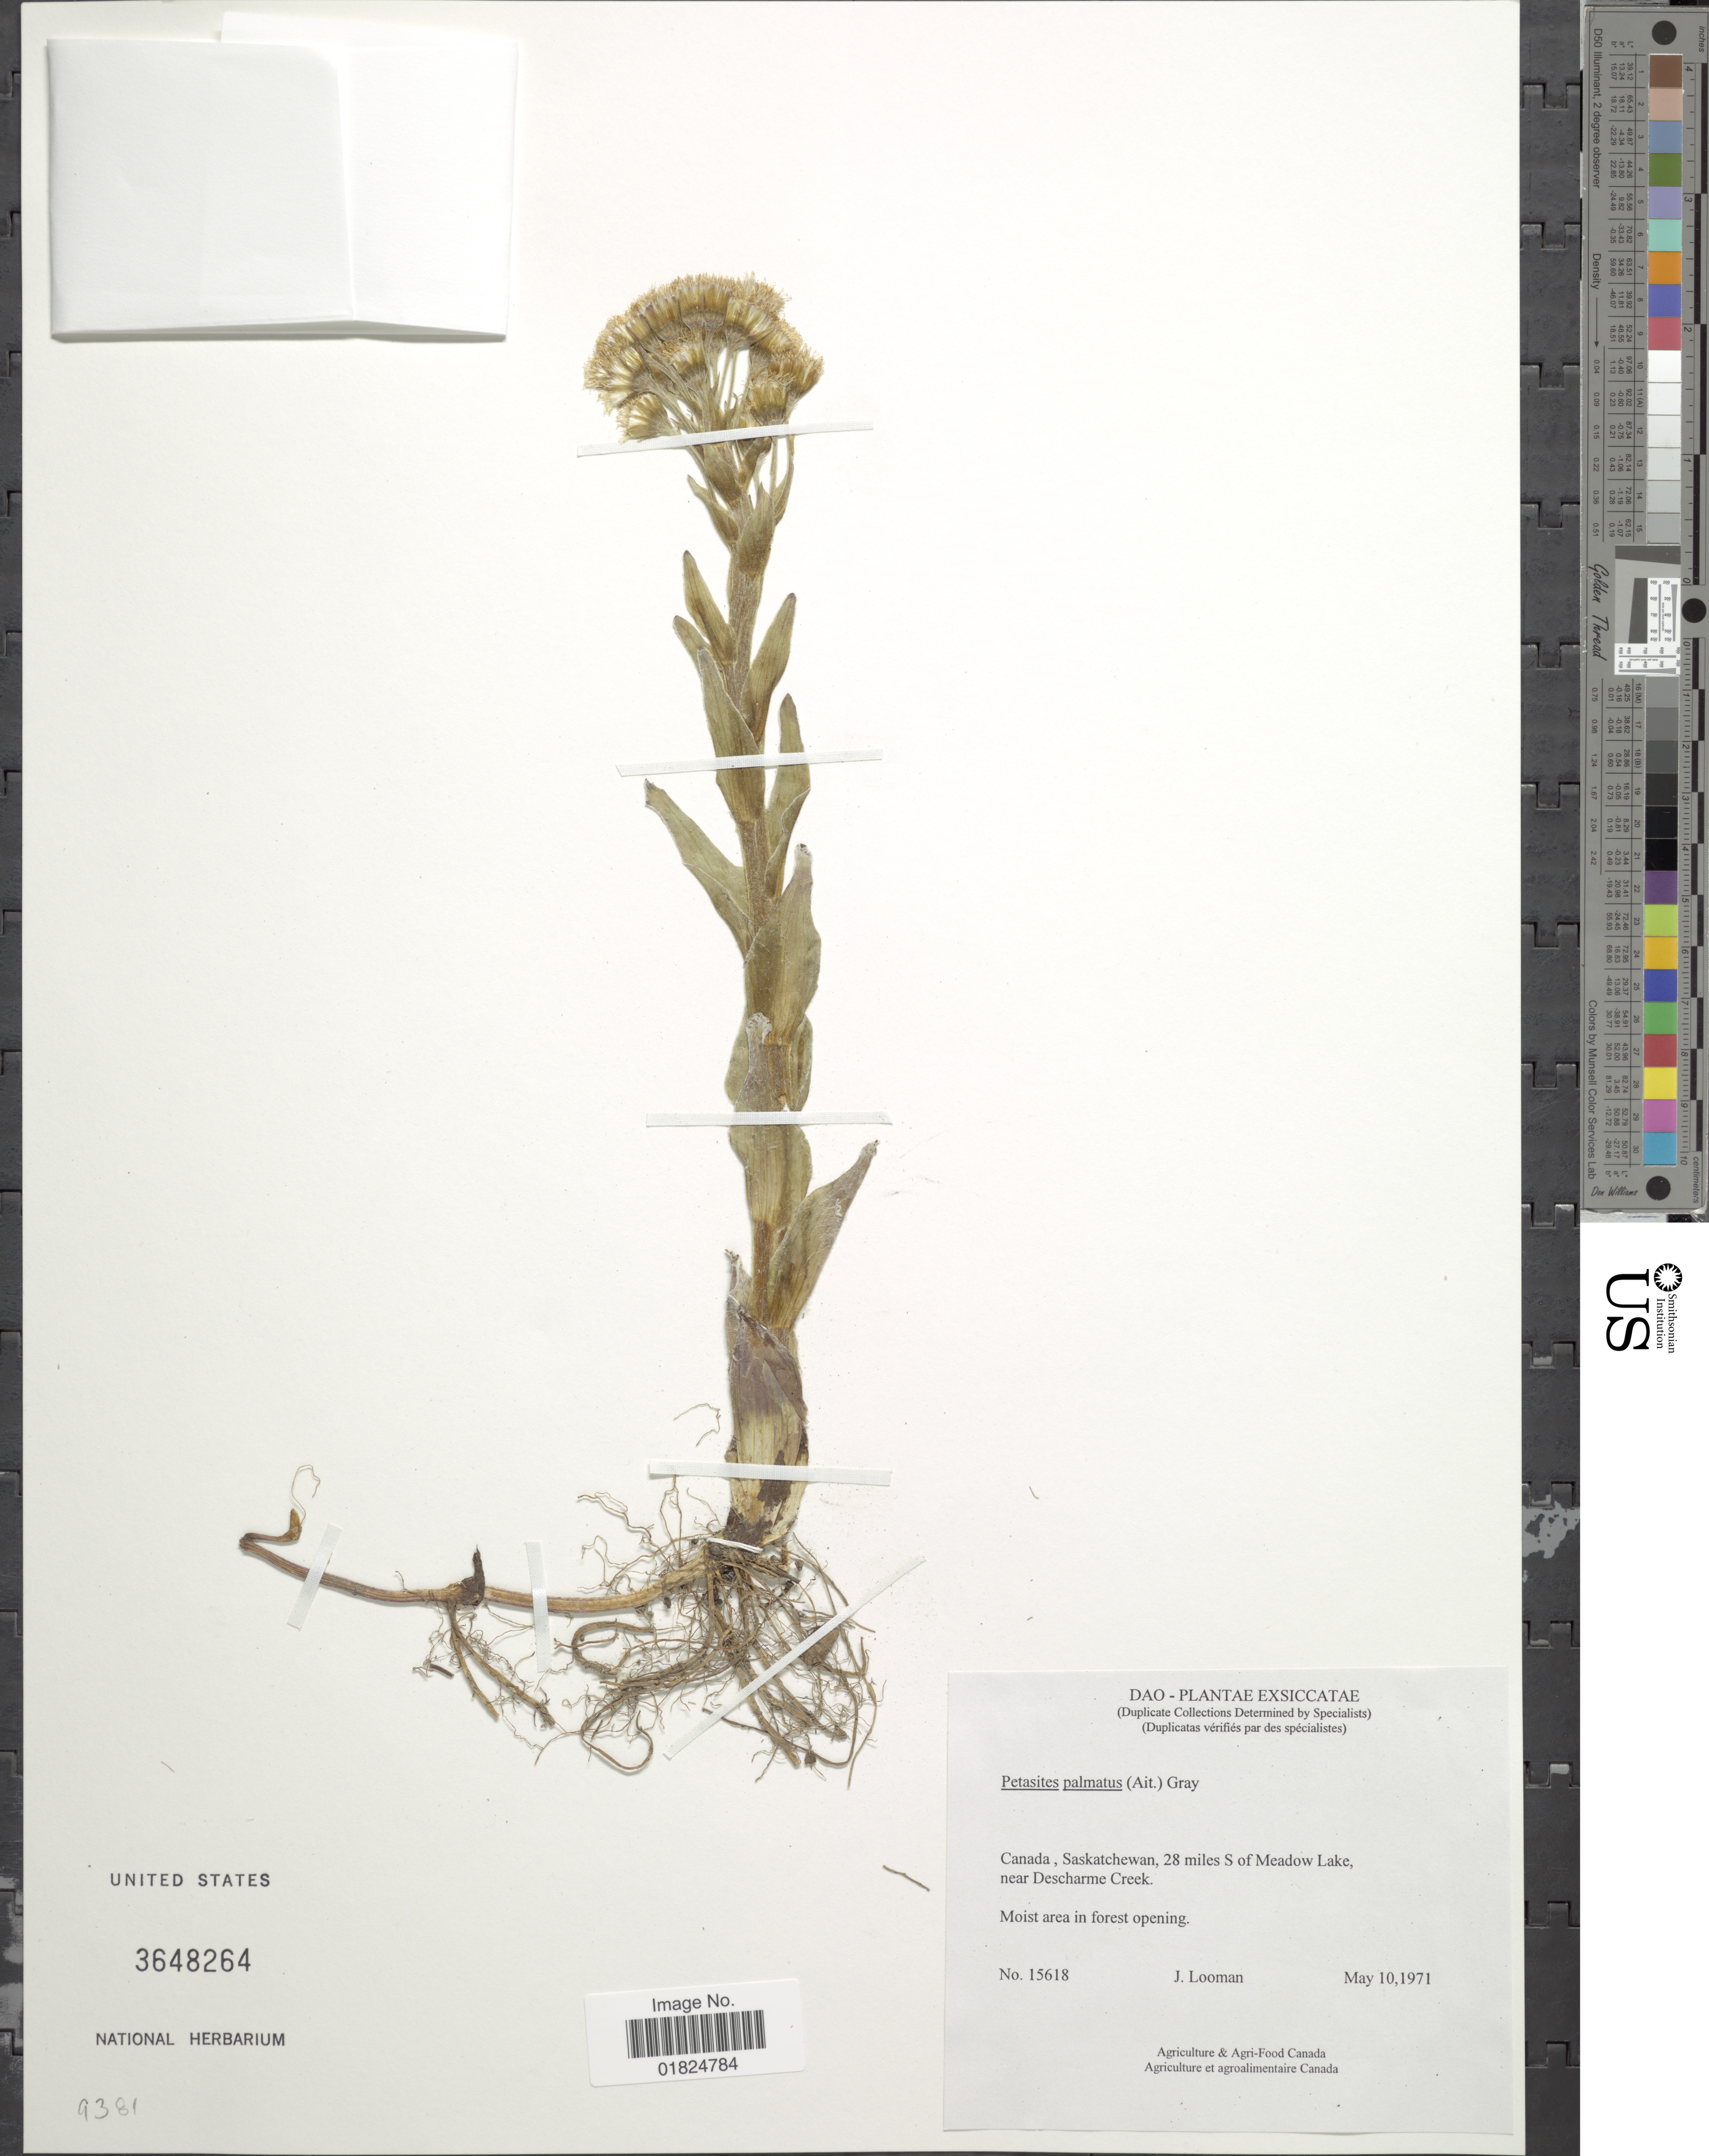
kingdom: Plantae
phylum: Tracheophyta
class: Magnoliopsida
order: Asterales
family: Asteraceae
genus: Petasites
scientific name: Petasites frigidus var. palmatus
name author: (Aiton) Cody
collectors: J. Looman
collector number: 15618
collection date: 1971-05-10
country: Canada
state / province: Saskatchewan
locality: Canada, Saskatchewan, 28 miles S of Meadow Lake, near Descharme Creek, Dao.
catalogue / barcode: US 3648264